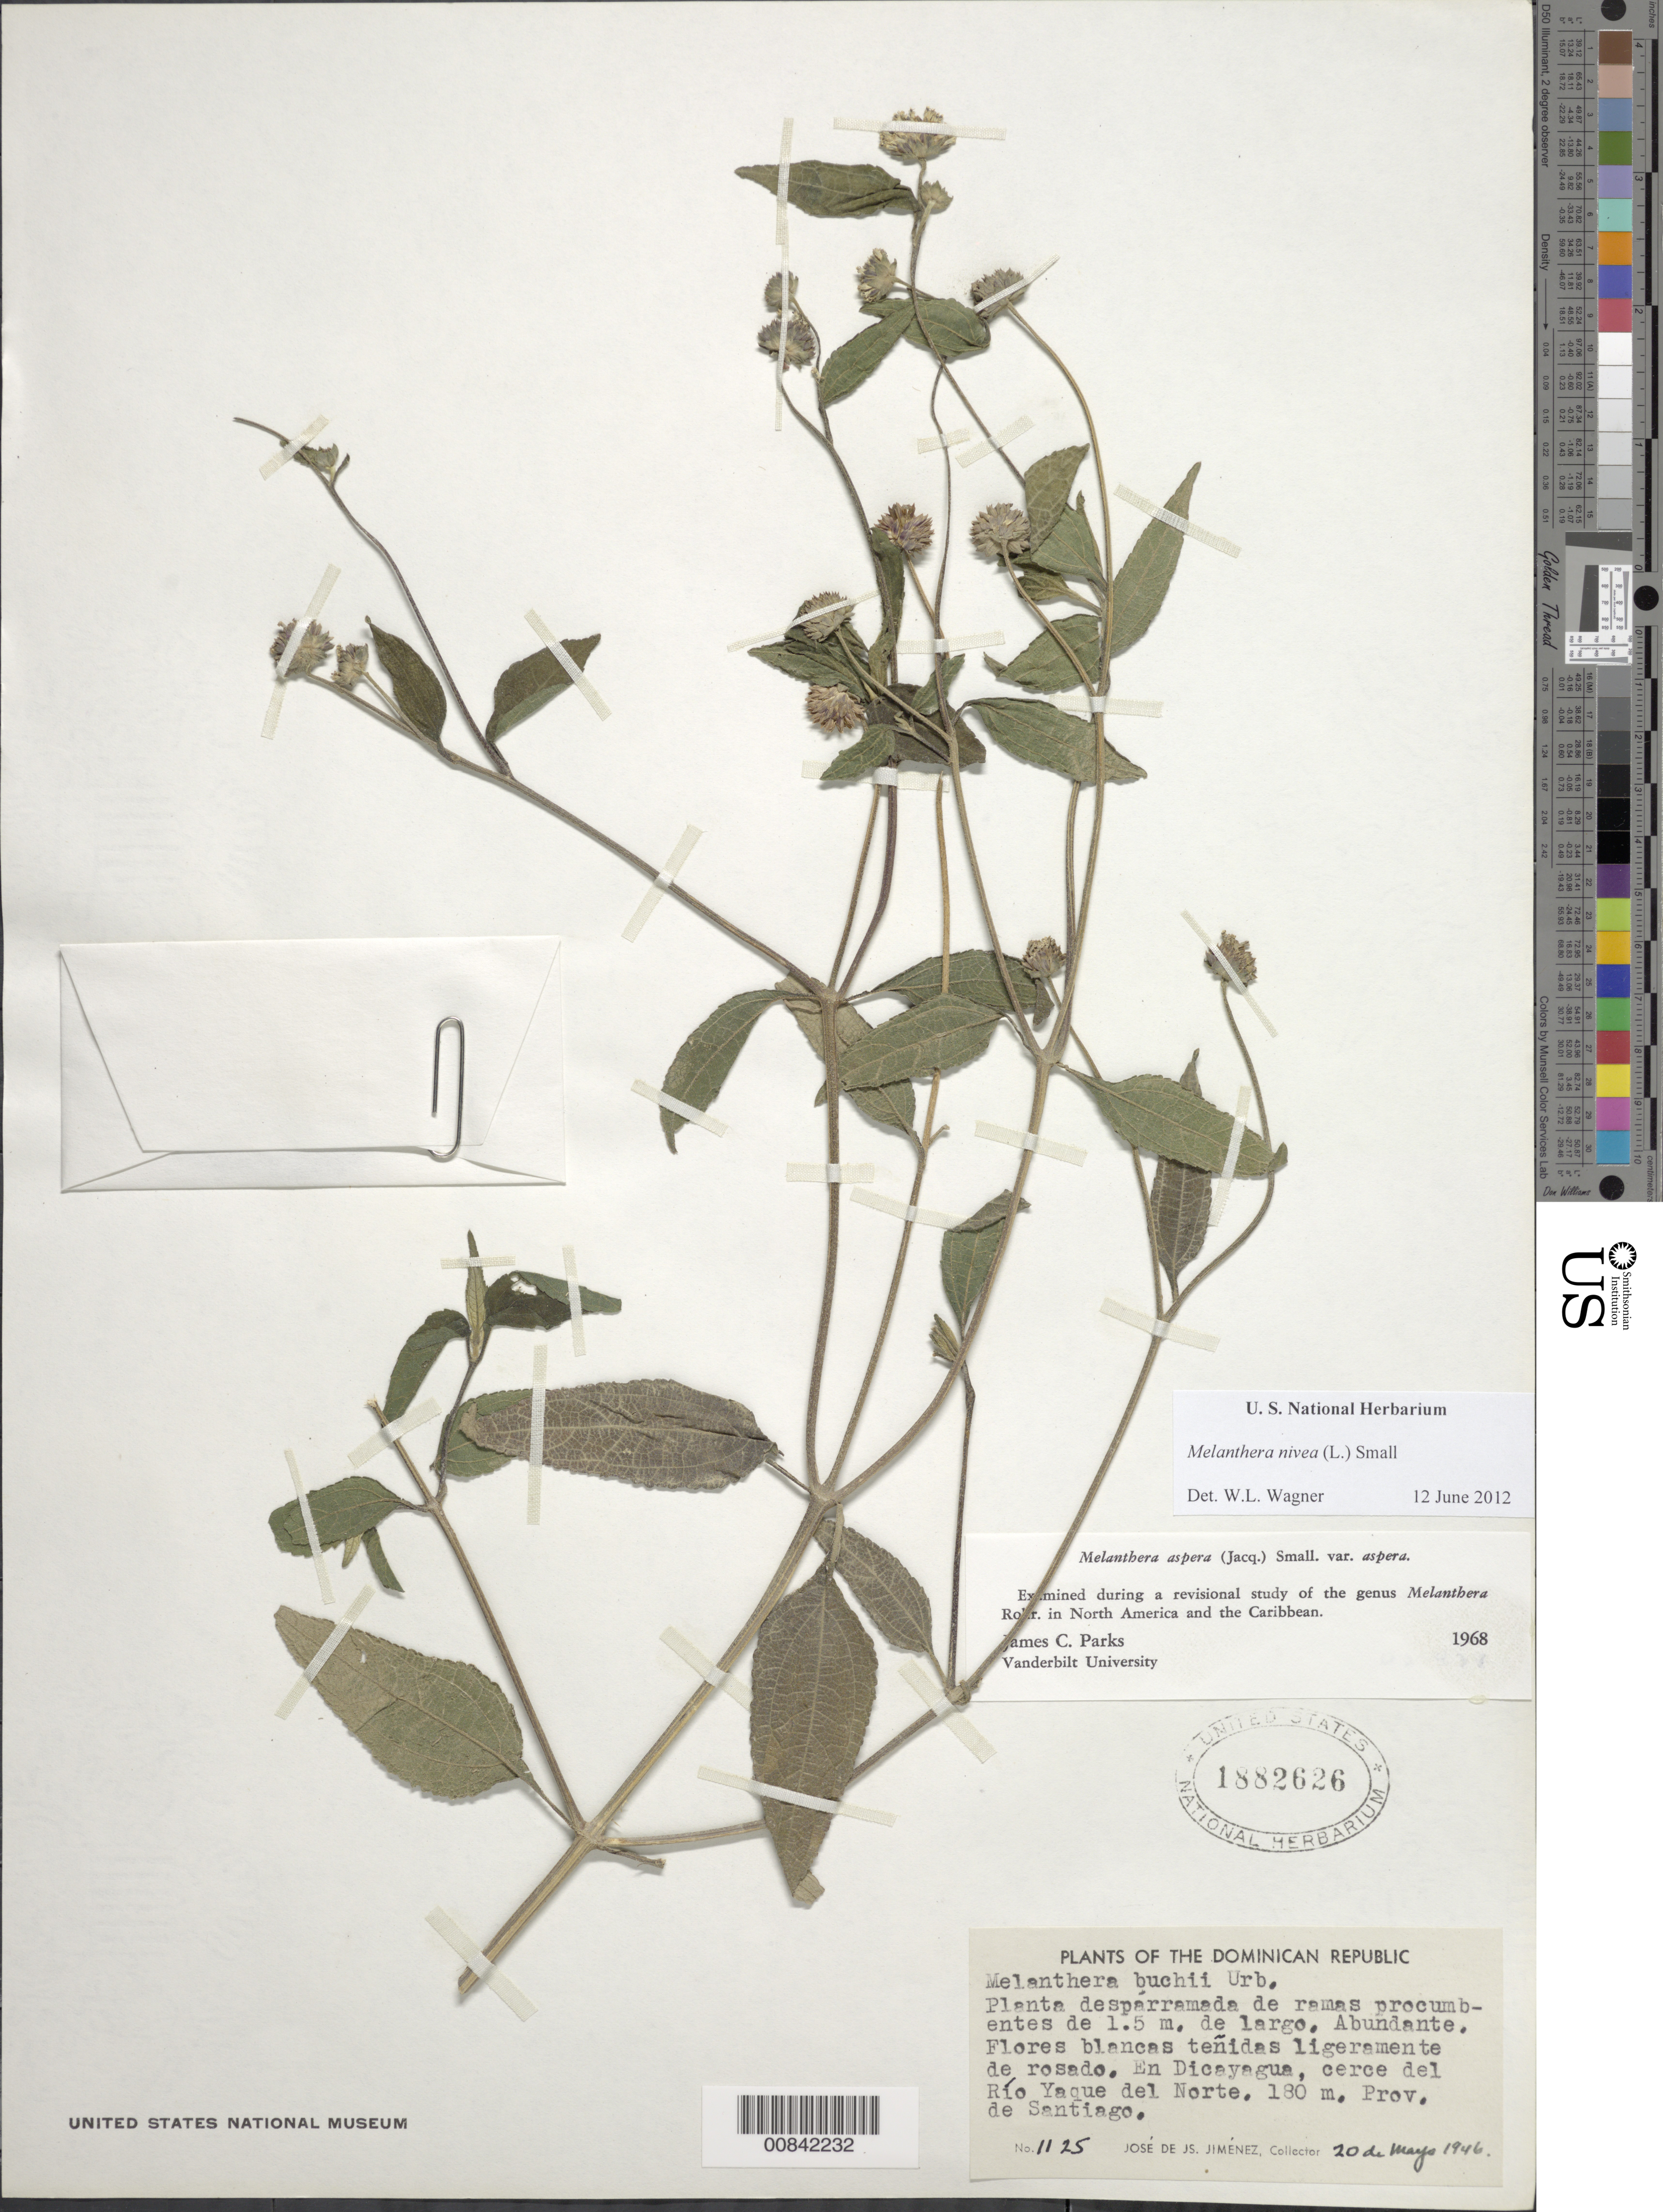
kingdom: Plantae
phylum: Tracheophyta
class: Magnoliopsida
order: Asterales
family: Asteraceae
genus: Melanthera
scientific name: Melanthera nivea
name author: (L.) Small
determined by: Parks, J. C.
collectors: J. J. Jiménez Almonte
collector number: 1125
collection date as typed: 20 May 1946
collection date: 1946-05-20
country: Dominican Republic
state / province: Santiago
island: Hispaniola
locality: Dicayagua, cerca del Río Yaque del Norte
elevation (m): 180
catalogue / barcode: US 1882626